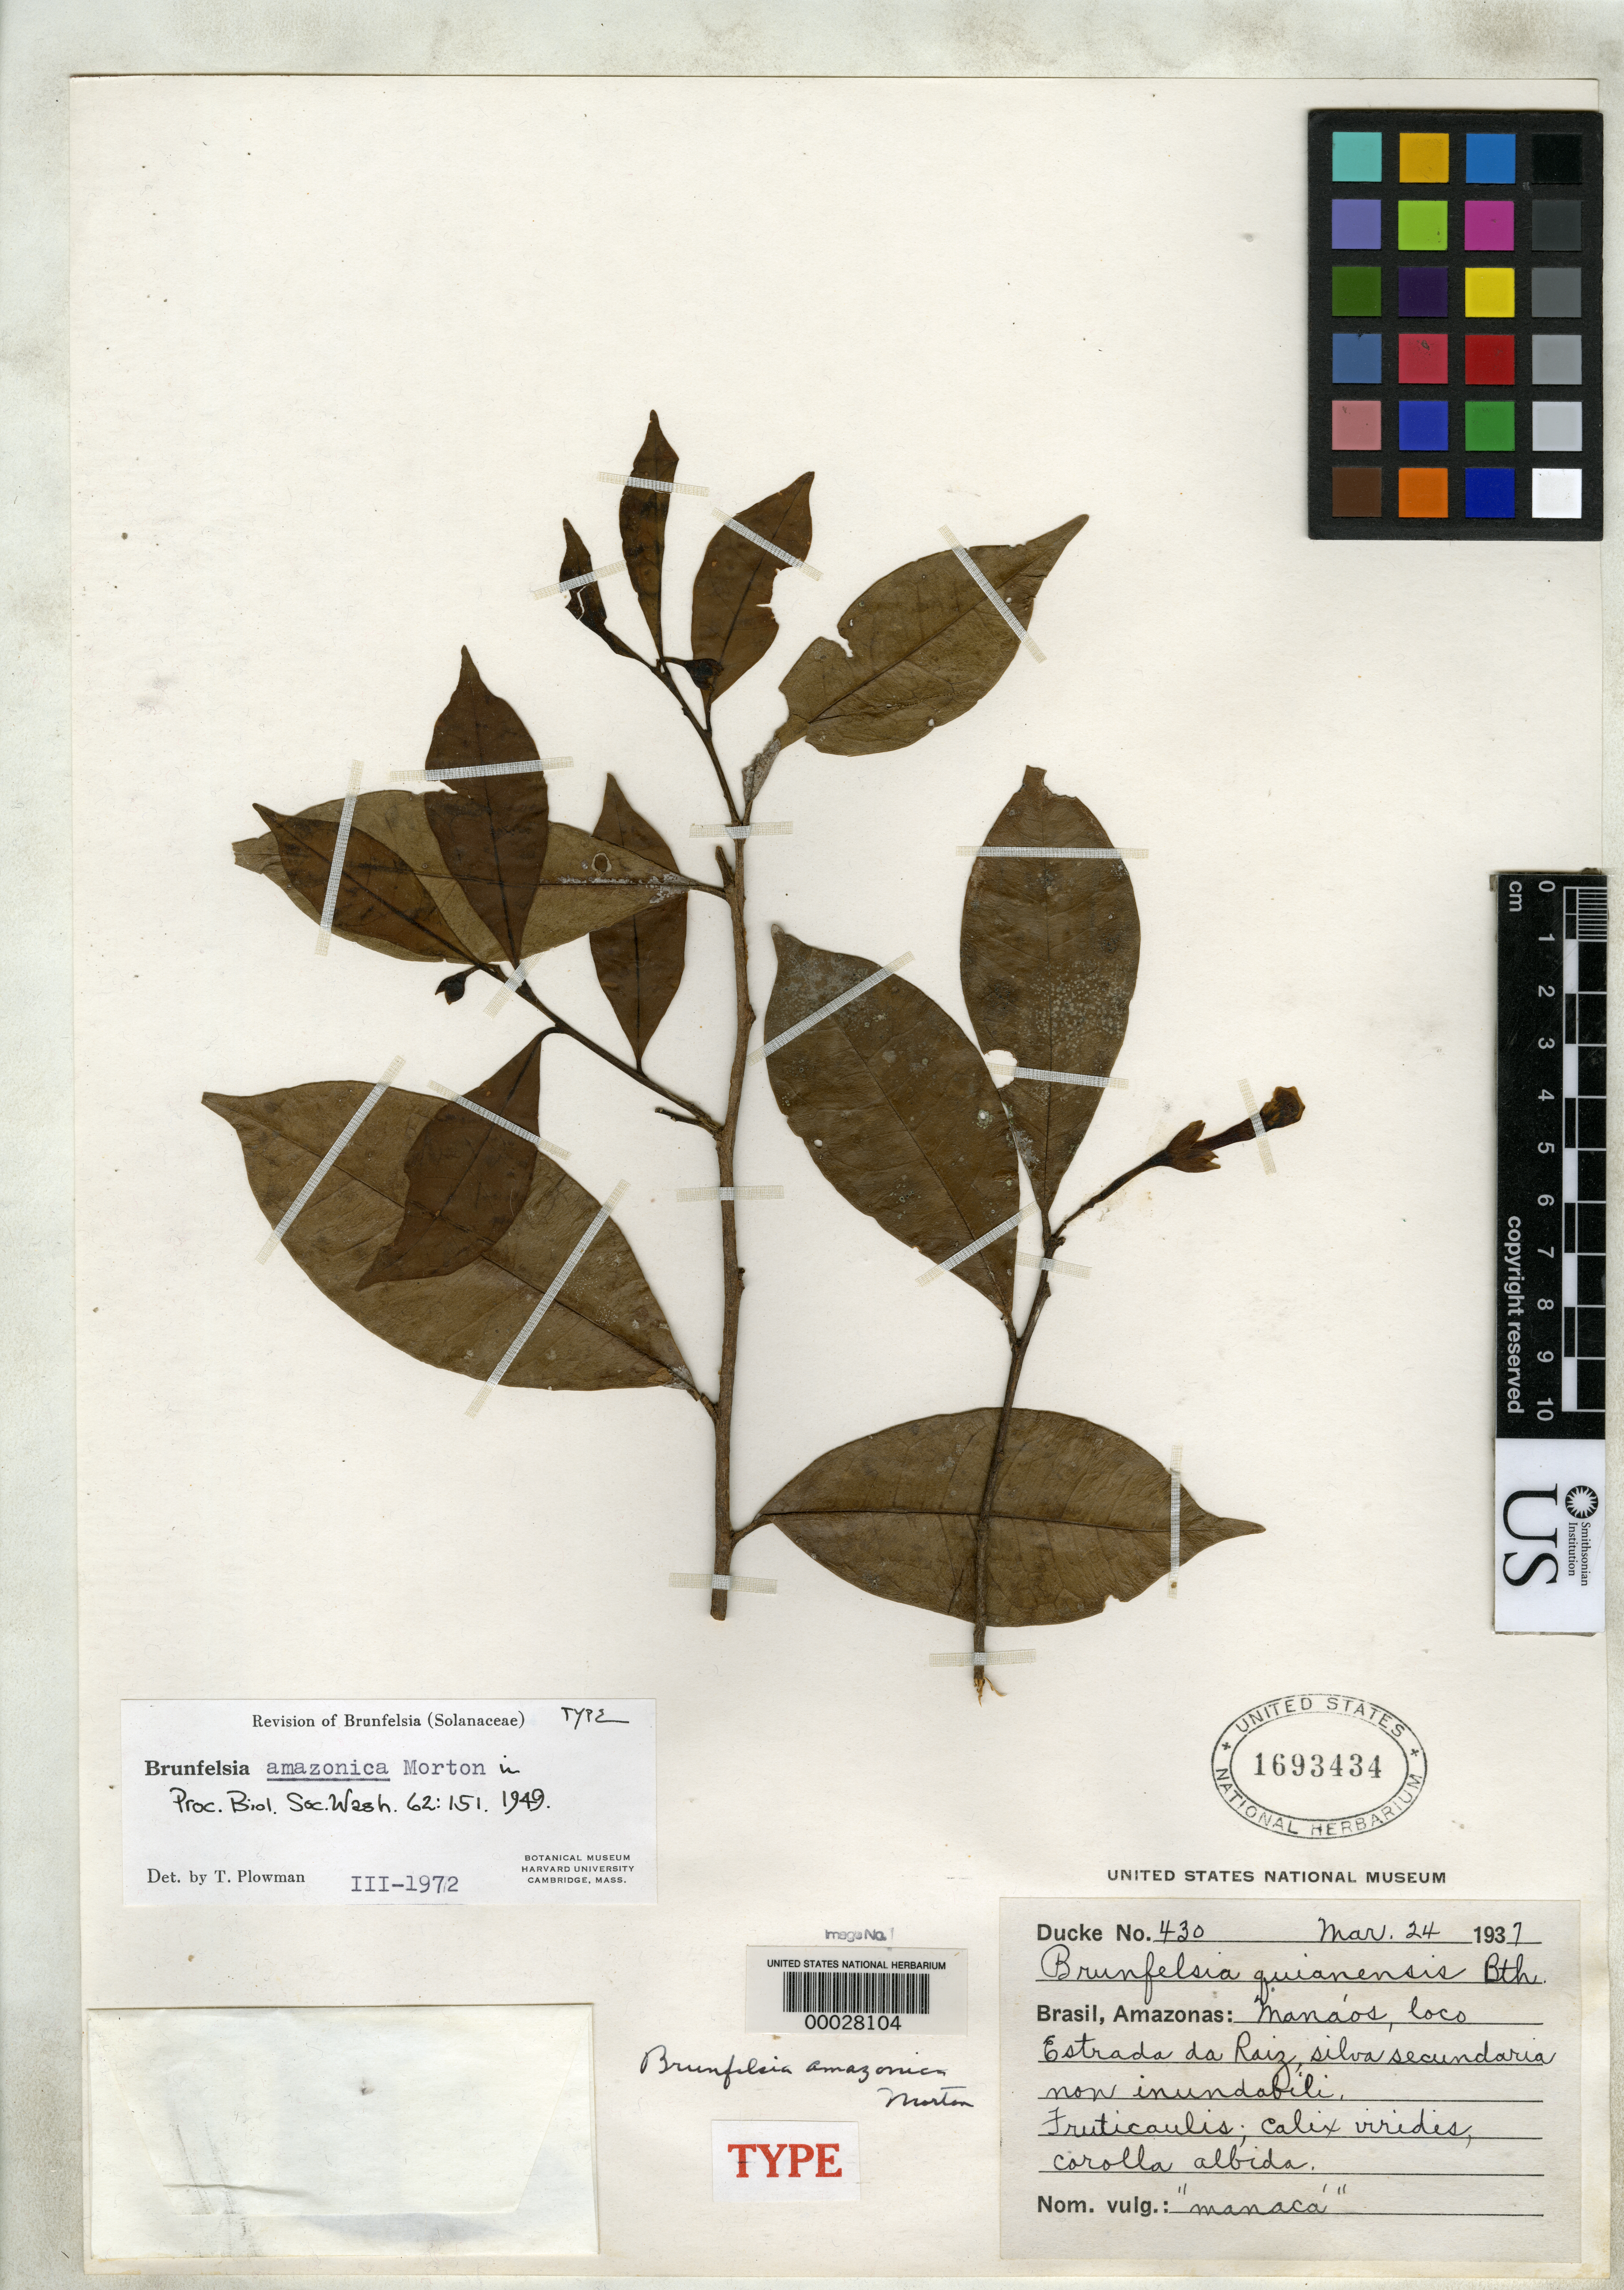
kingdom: Plantae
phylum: Tracheophyta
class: Magnoliopsida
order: Solanales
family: Solanaceae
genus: Brunfelsia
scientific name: Brunfelsia amazonica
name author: C.V. Morton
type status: Holotype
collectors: A. Ducke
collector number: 430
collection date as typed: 24 Mar 1937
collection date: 1937-03-24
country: Brazil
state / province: Amazonas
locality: Manaos, loco estrada da Raiz.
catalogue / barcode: US 1693434